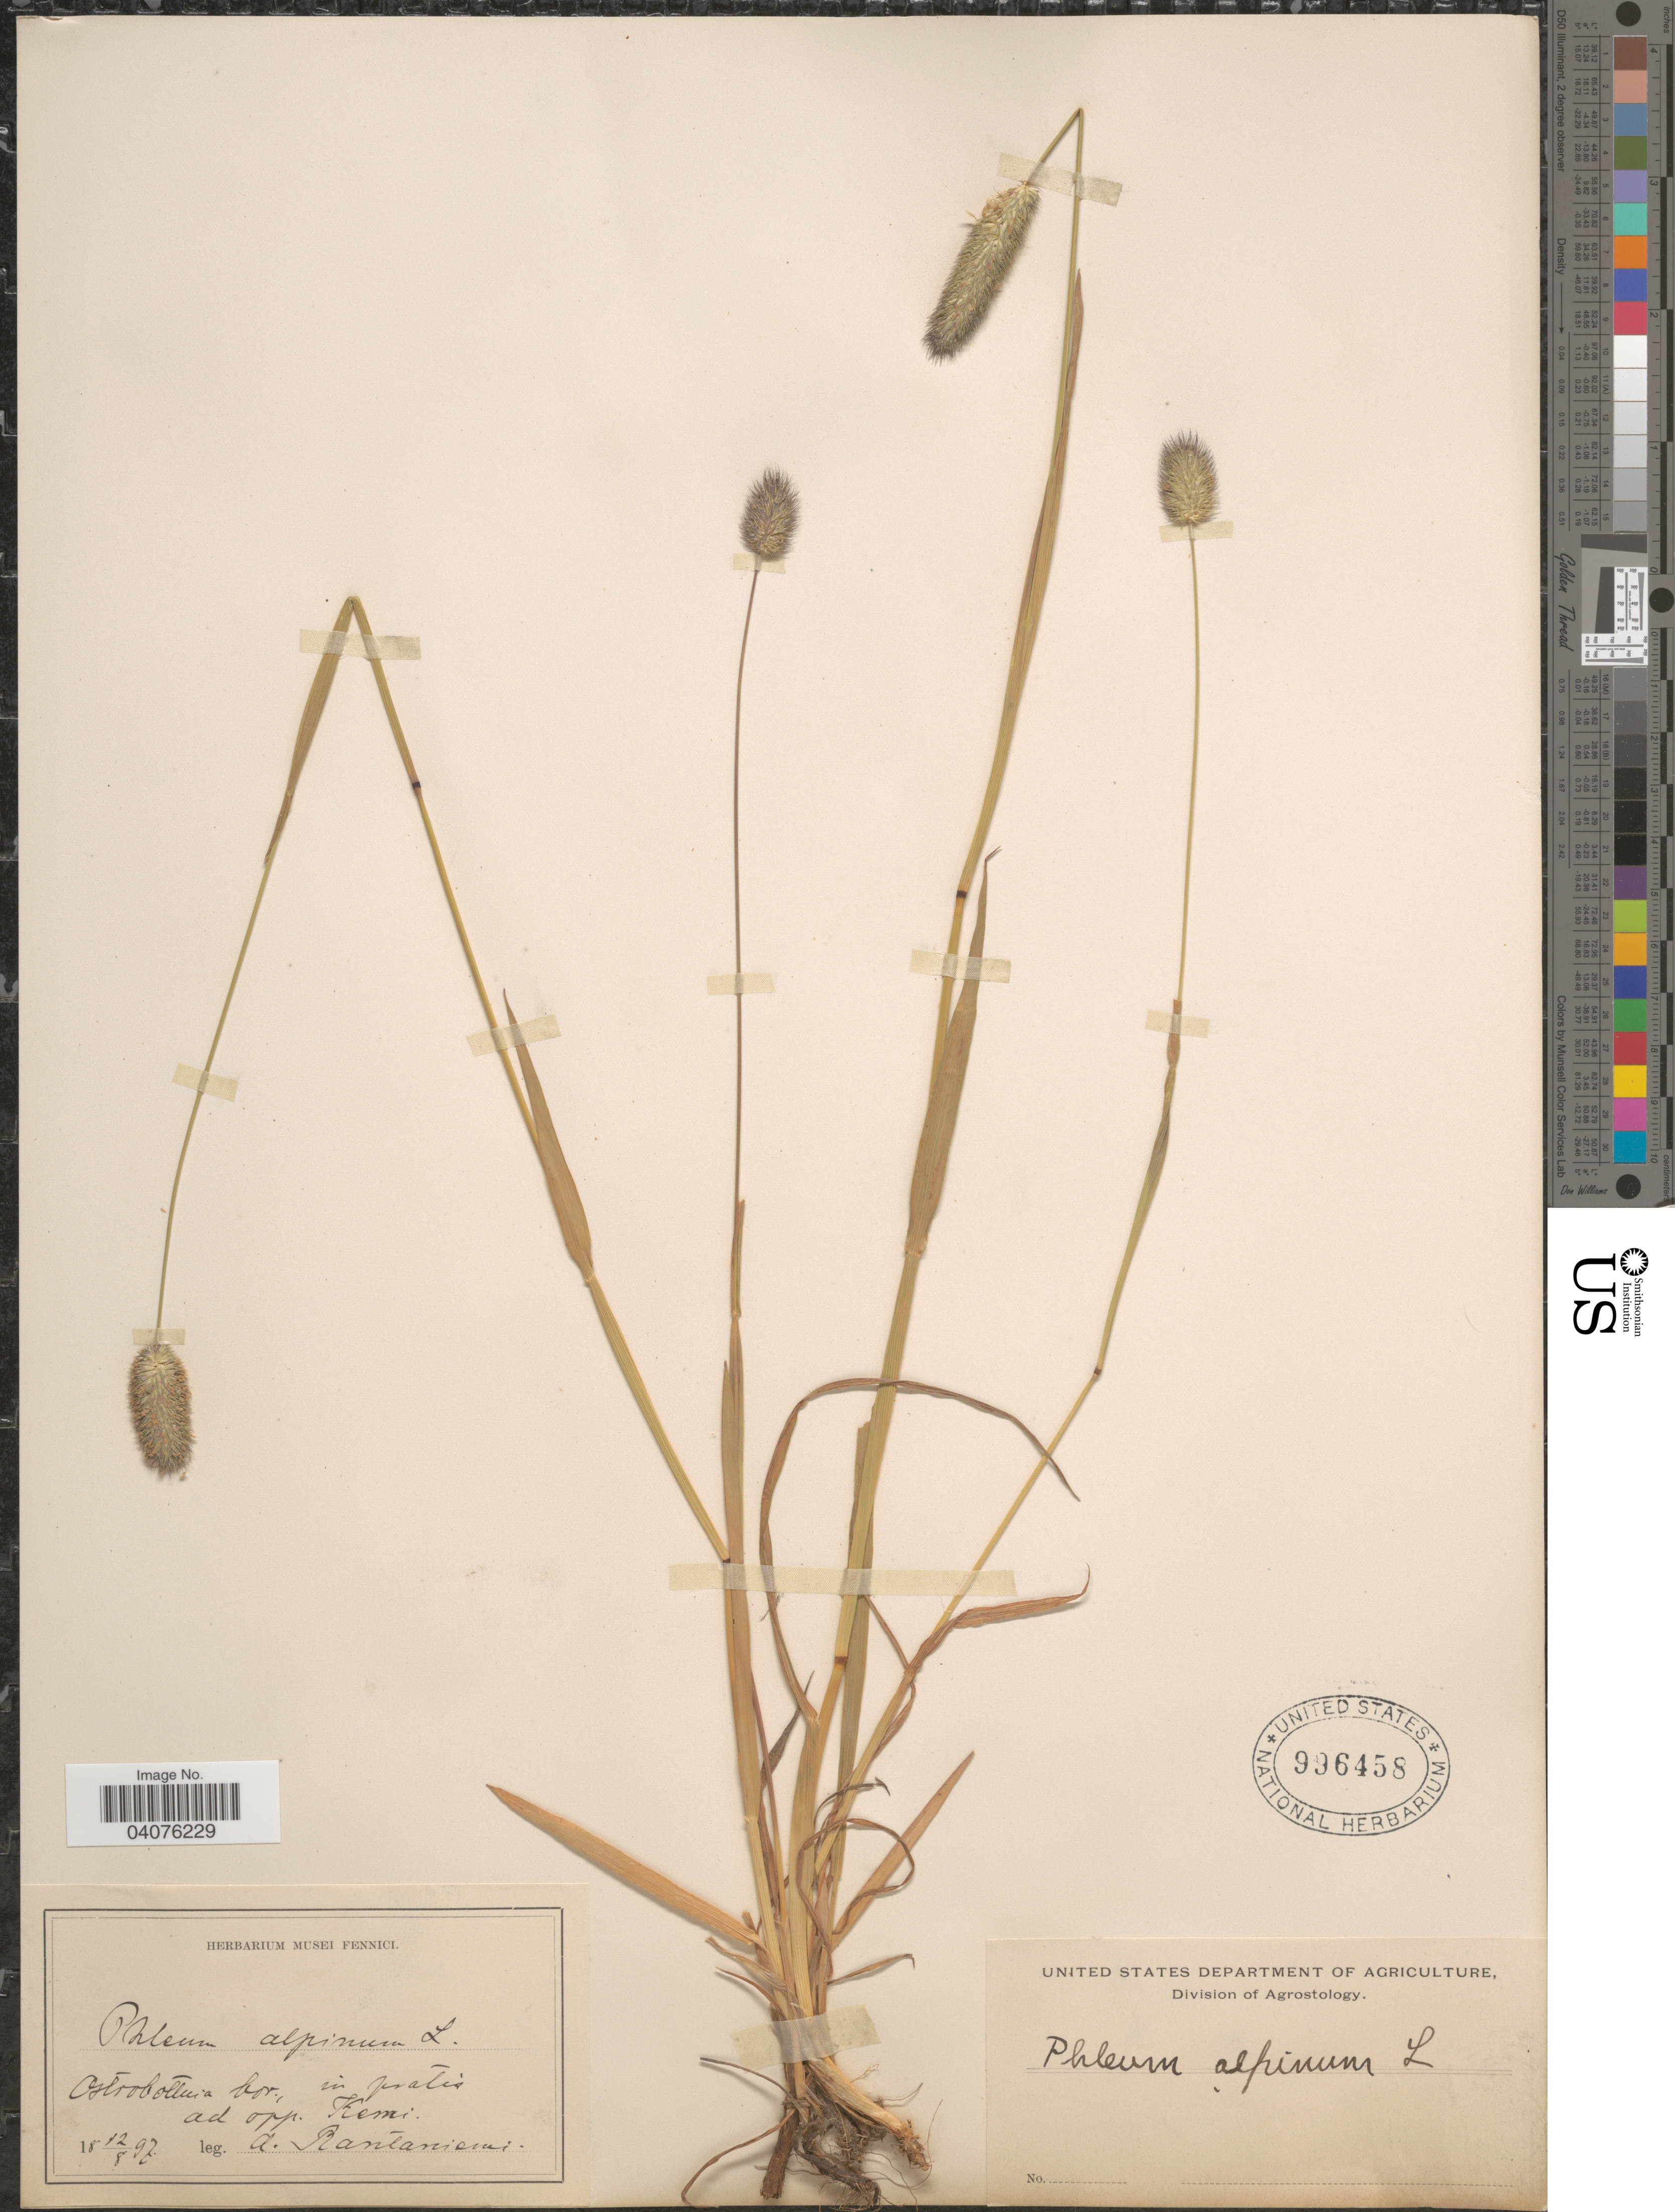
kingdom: Plantae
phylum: Tracheophyta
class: Liliopsida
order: Poales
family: Poaceae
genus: Phleum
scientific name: Phleum alpinum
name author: L.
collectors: A. Rantaniemi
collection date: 1897-08-12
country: Finland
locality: Ostrobottnia bor., in pratis ad opp. Kemi.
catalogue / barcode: US 996458